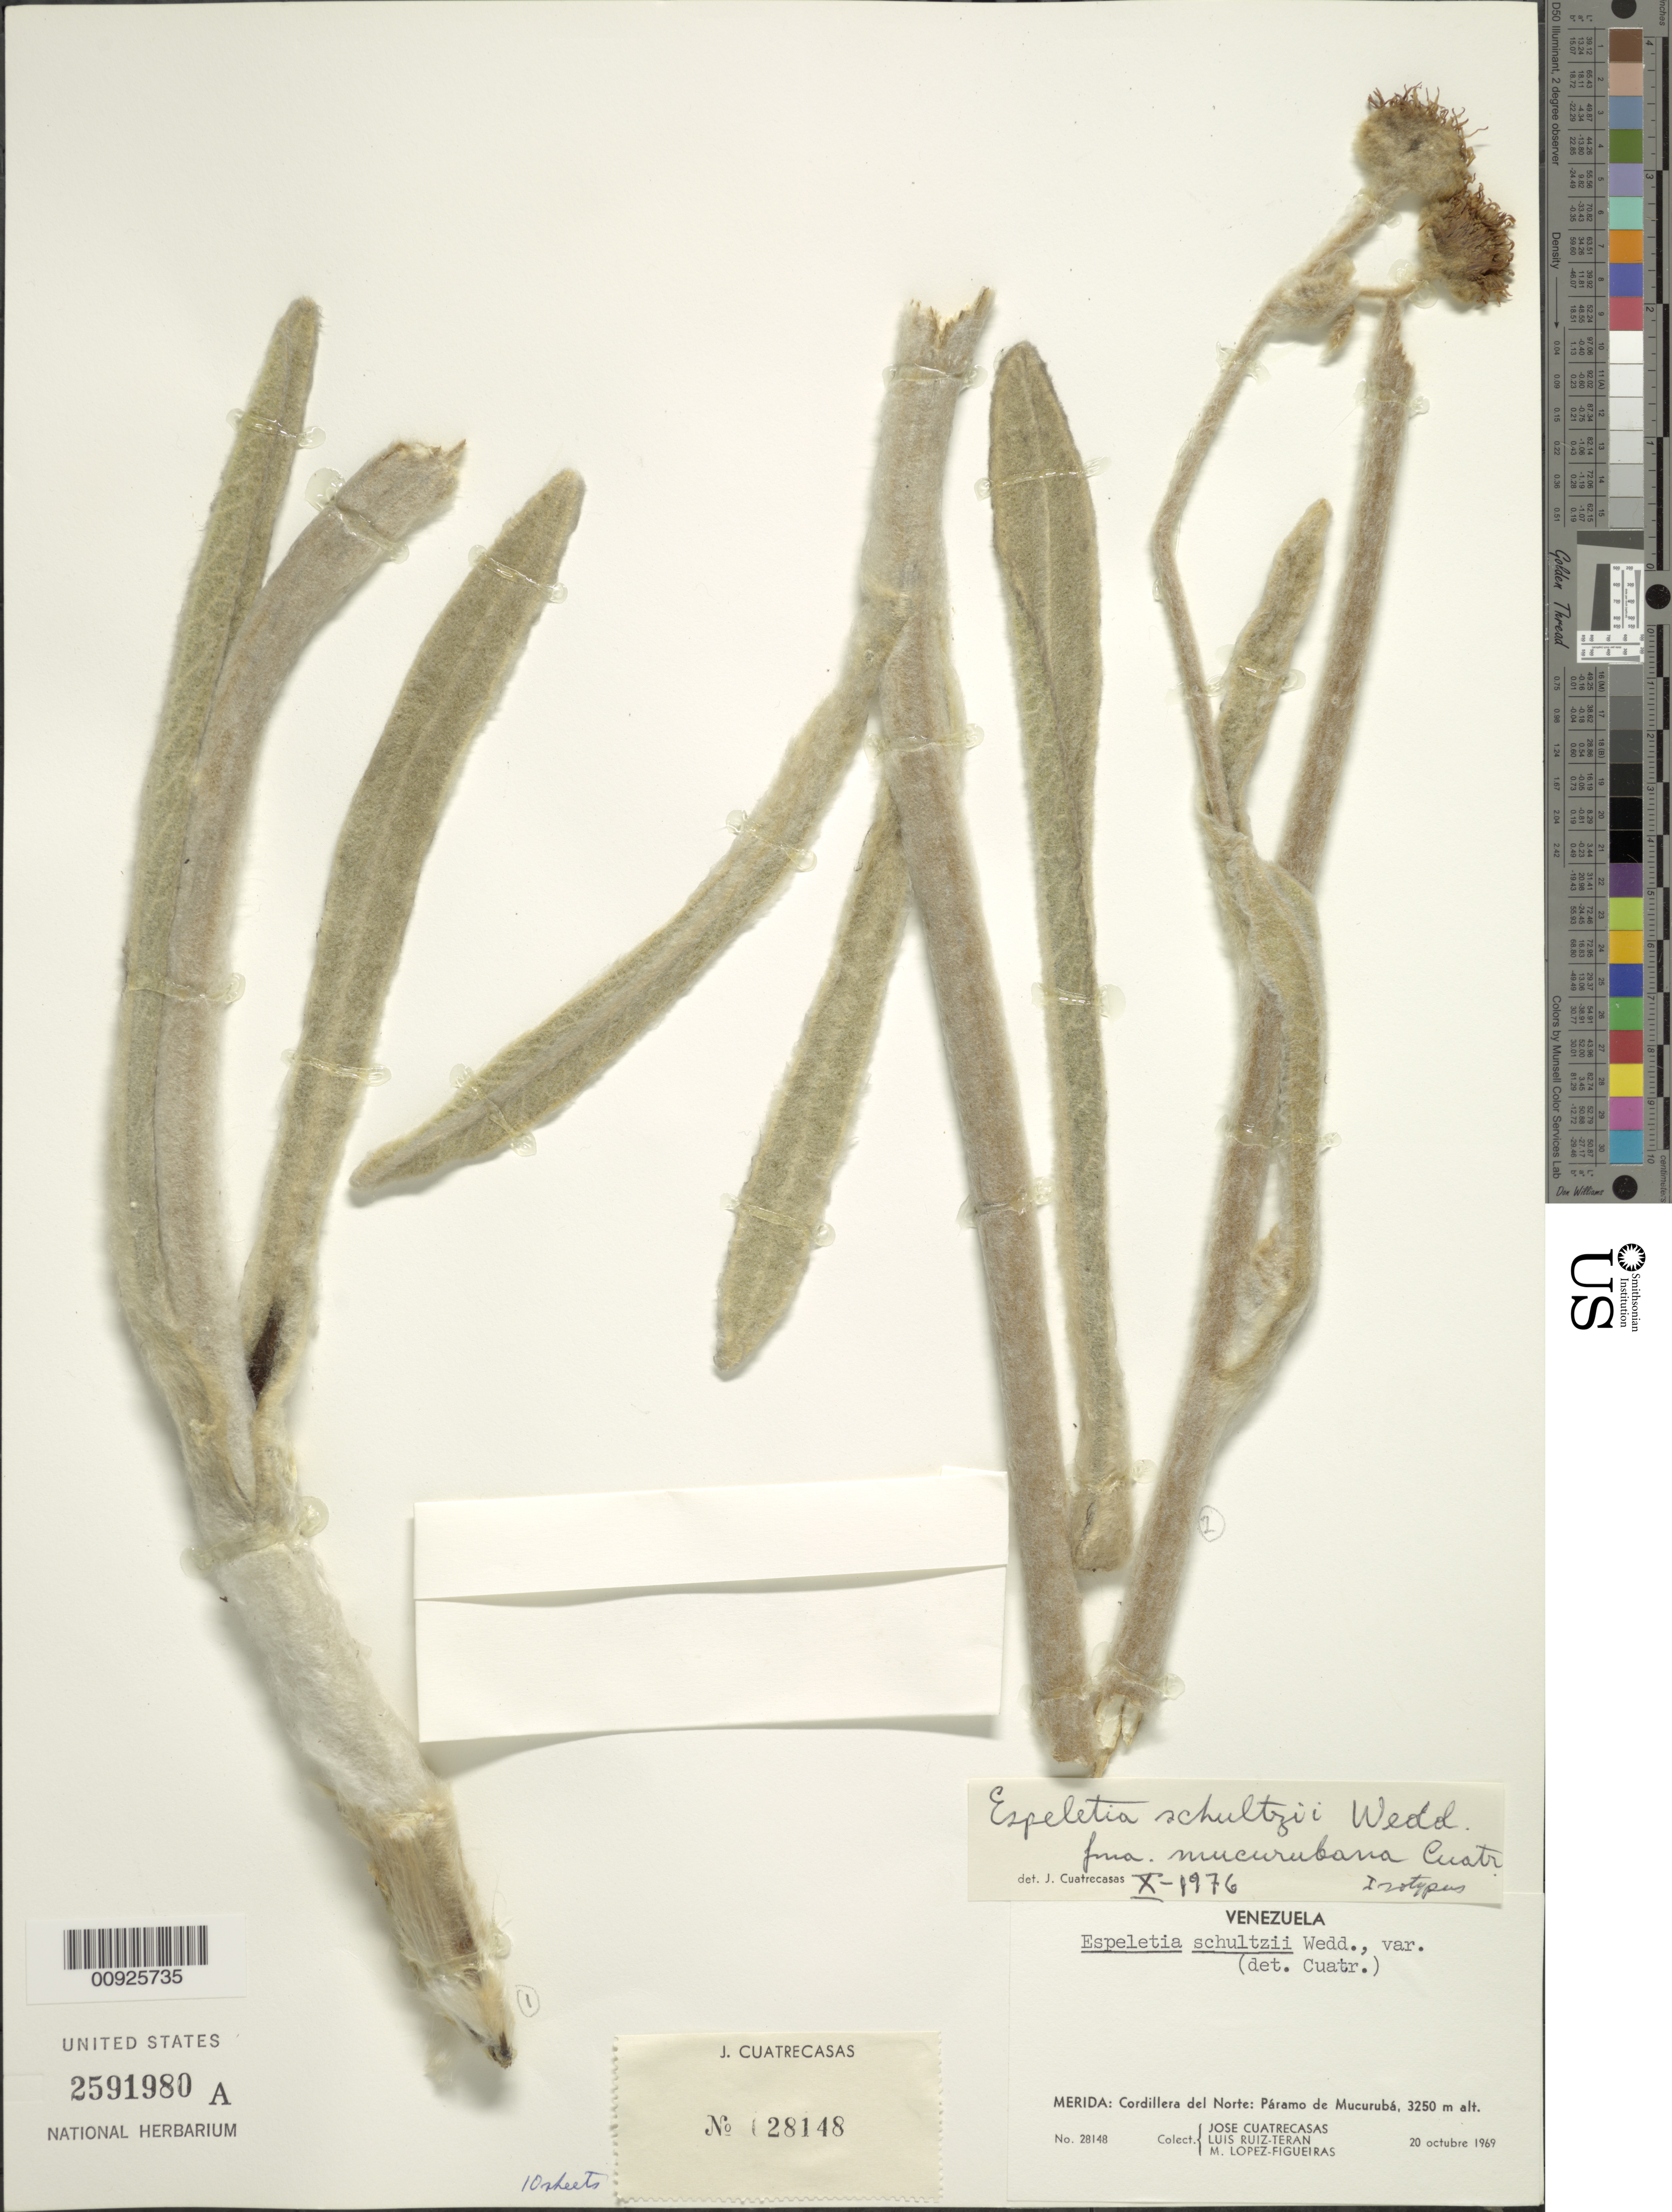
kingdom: Plantae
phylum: Tracheophyta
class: Magnoliopsida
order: Asterales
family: Asteraceae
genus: Espeletia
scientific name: Espeletia schultzii var. mucurubana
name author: Cuatrec.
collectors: J. Cuatrecasas, L. E. Ruíz-Terán & M. López Figueiras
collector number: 28148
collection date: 1969-10-20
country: Venezuela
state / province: Mérida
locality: P. de Mucurubá. Cordillera del Norte, Páramo de Mucuruba.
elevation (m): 3250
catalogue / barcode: US 2591980A